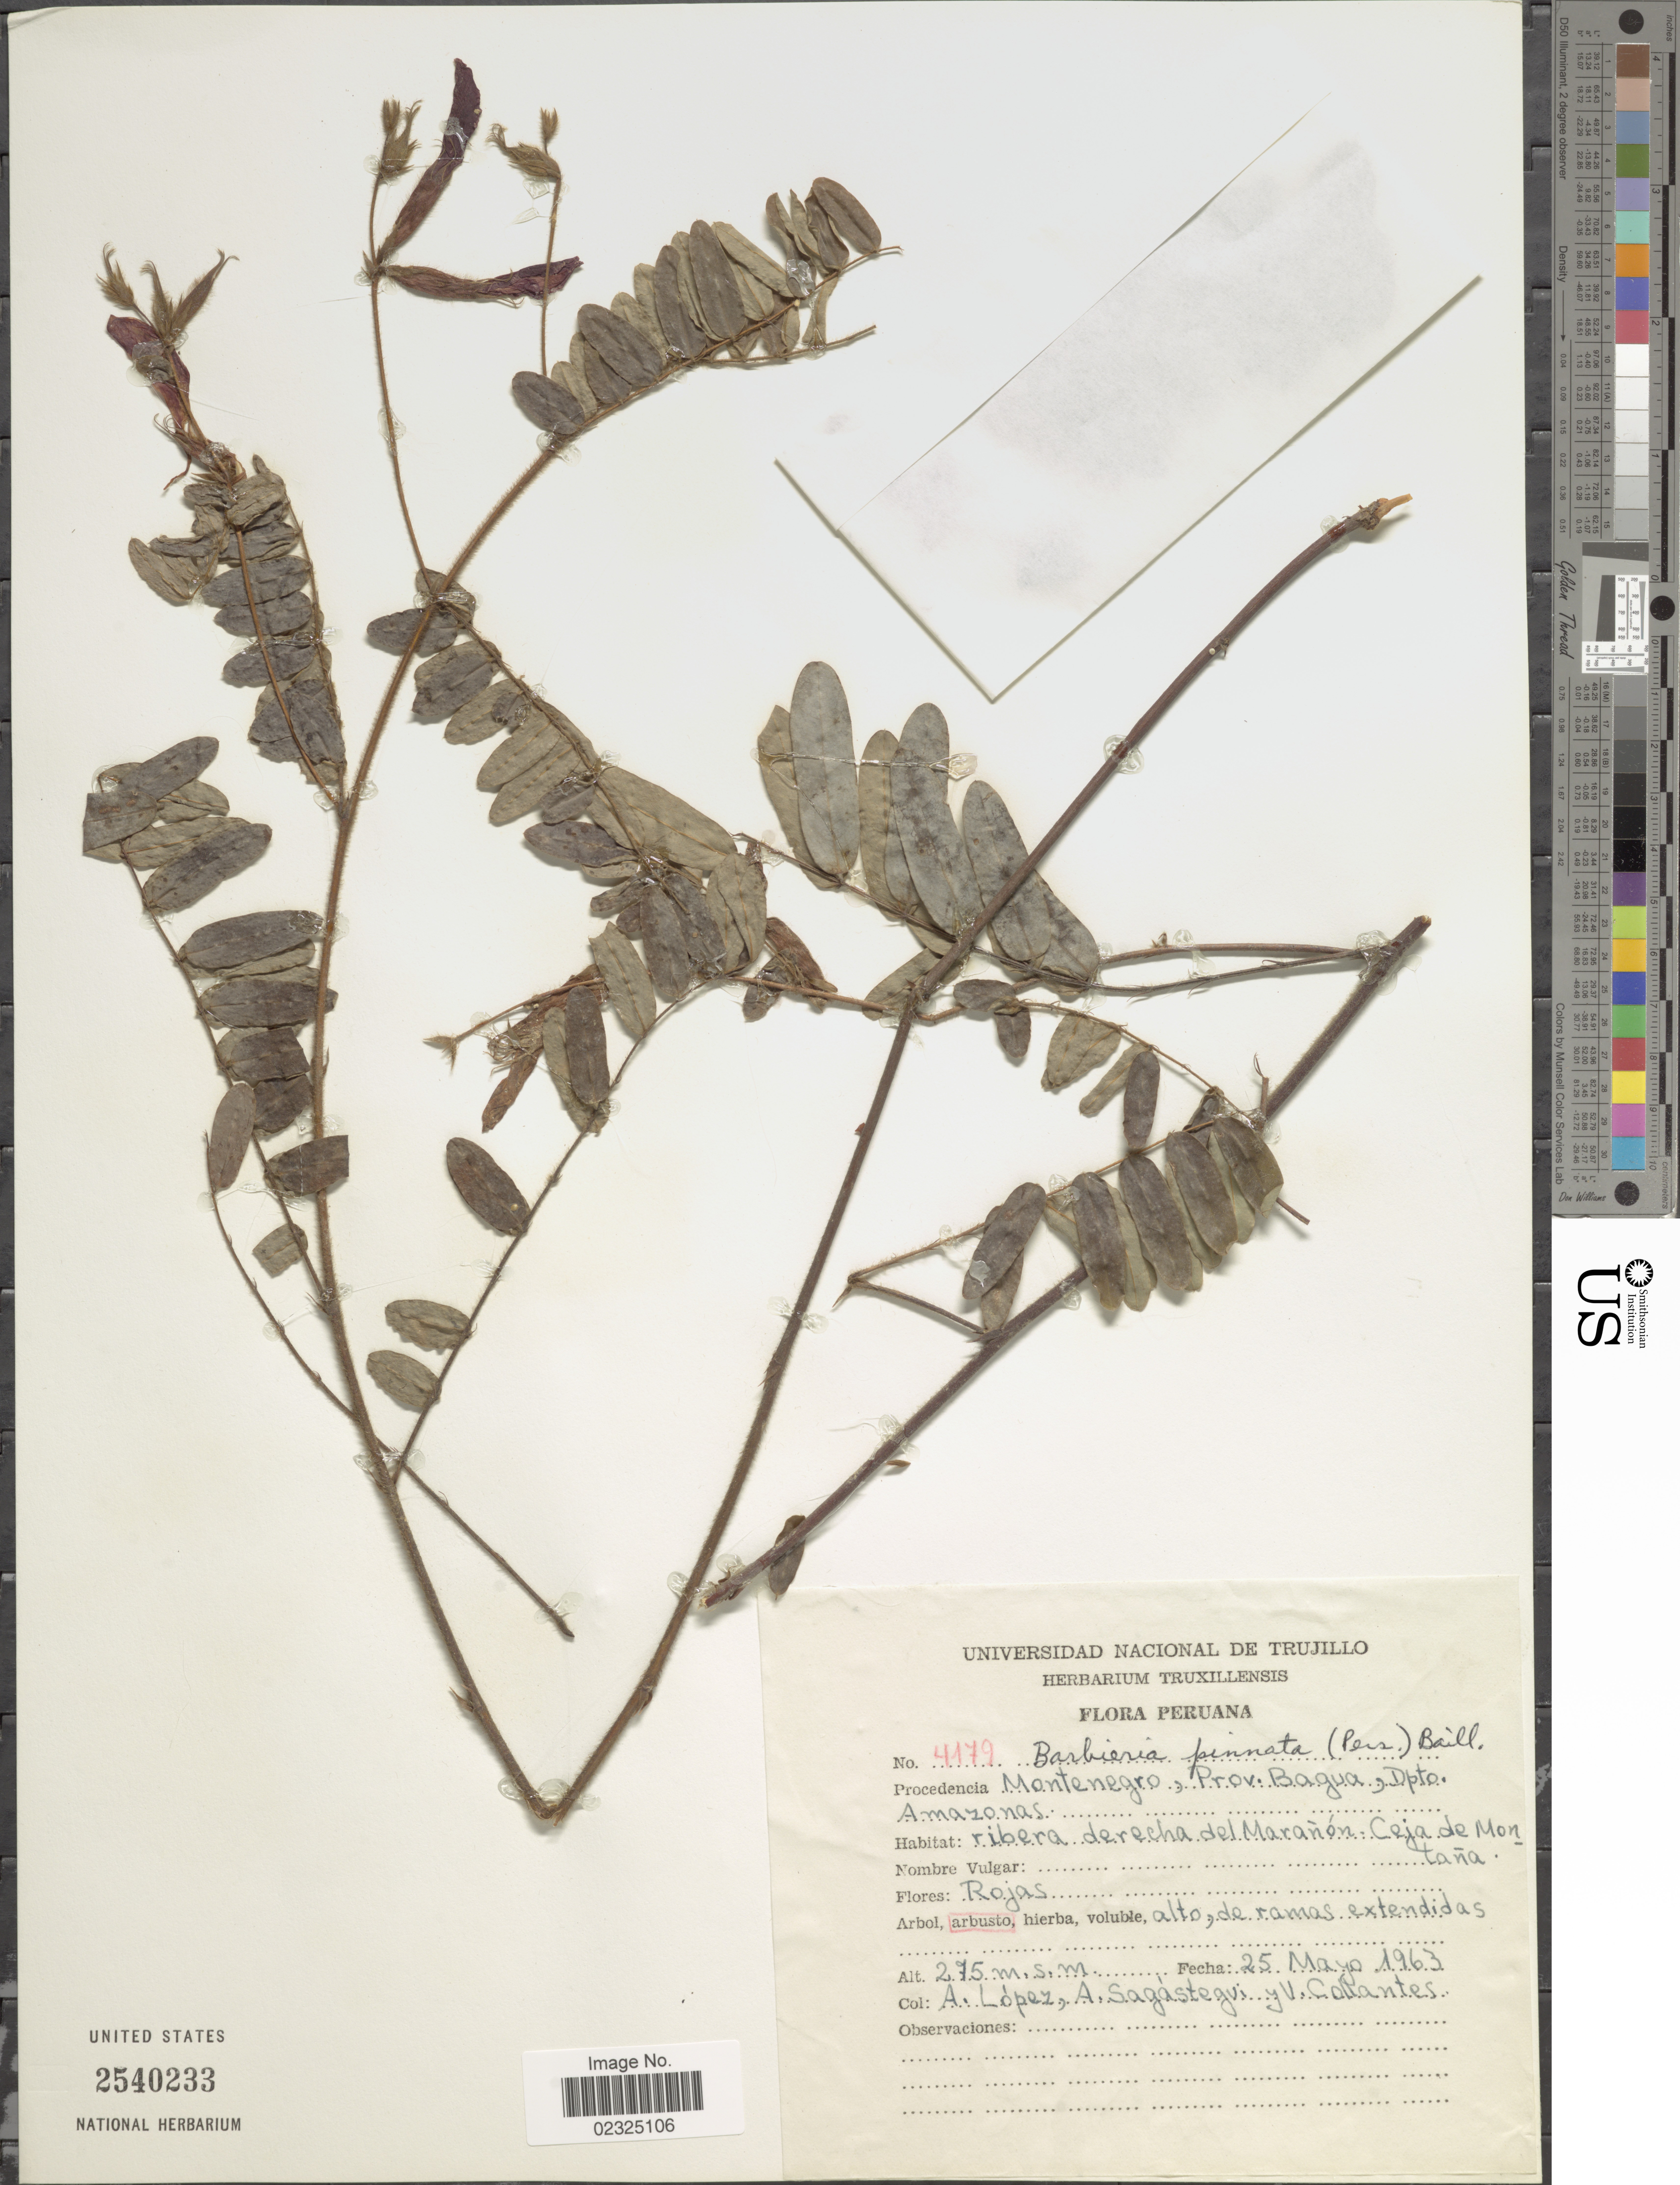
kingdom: Plantae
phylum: Tracheophyta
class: Magnoliopsida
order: Fabales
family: Fabaceae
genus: Barbieria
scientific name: Barbieria sp.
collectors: A. López, A. Sagastegui & V. Collantes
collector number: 2540233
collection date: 1963-05-25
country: Peru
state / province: Amazonas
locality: Montenegro, Prov. Bagua, ribera derecha del Maranon: Ceja de Montana.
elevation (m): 275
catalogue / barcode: US 2540233